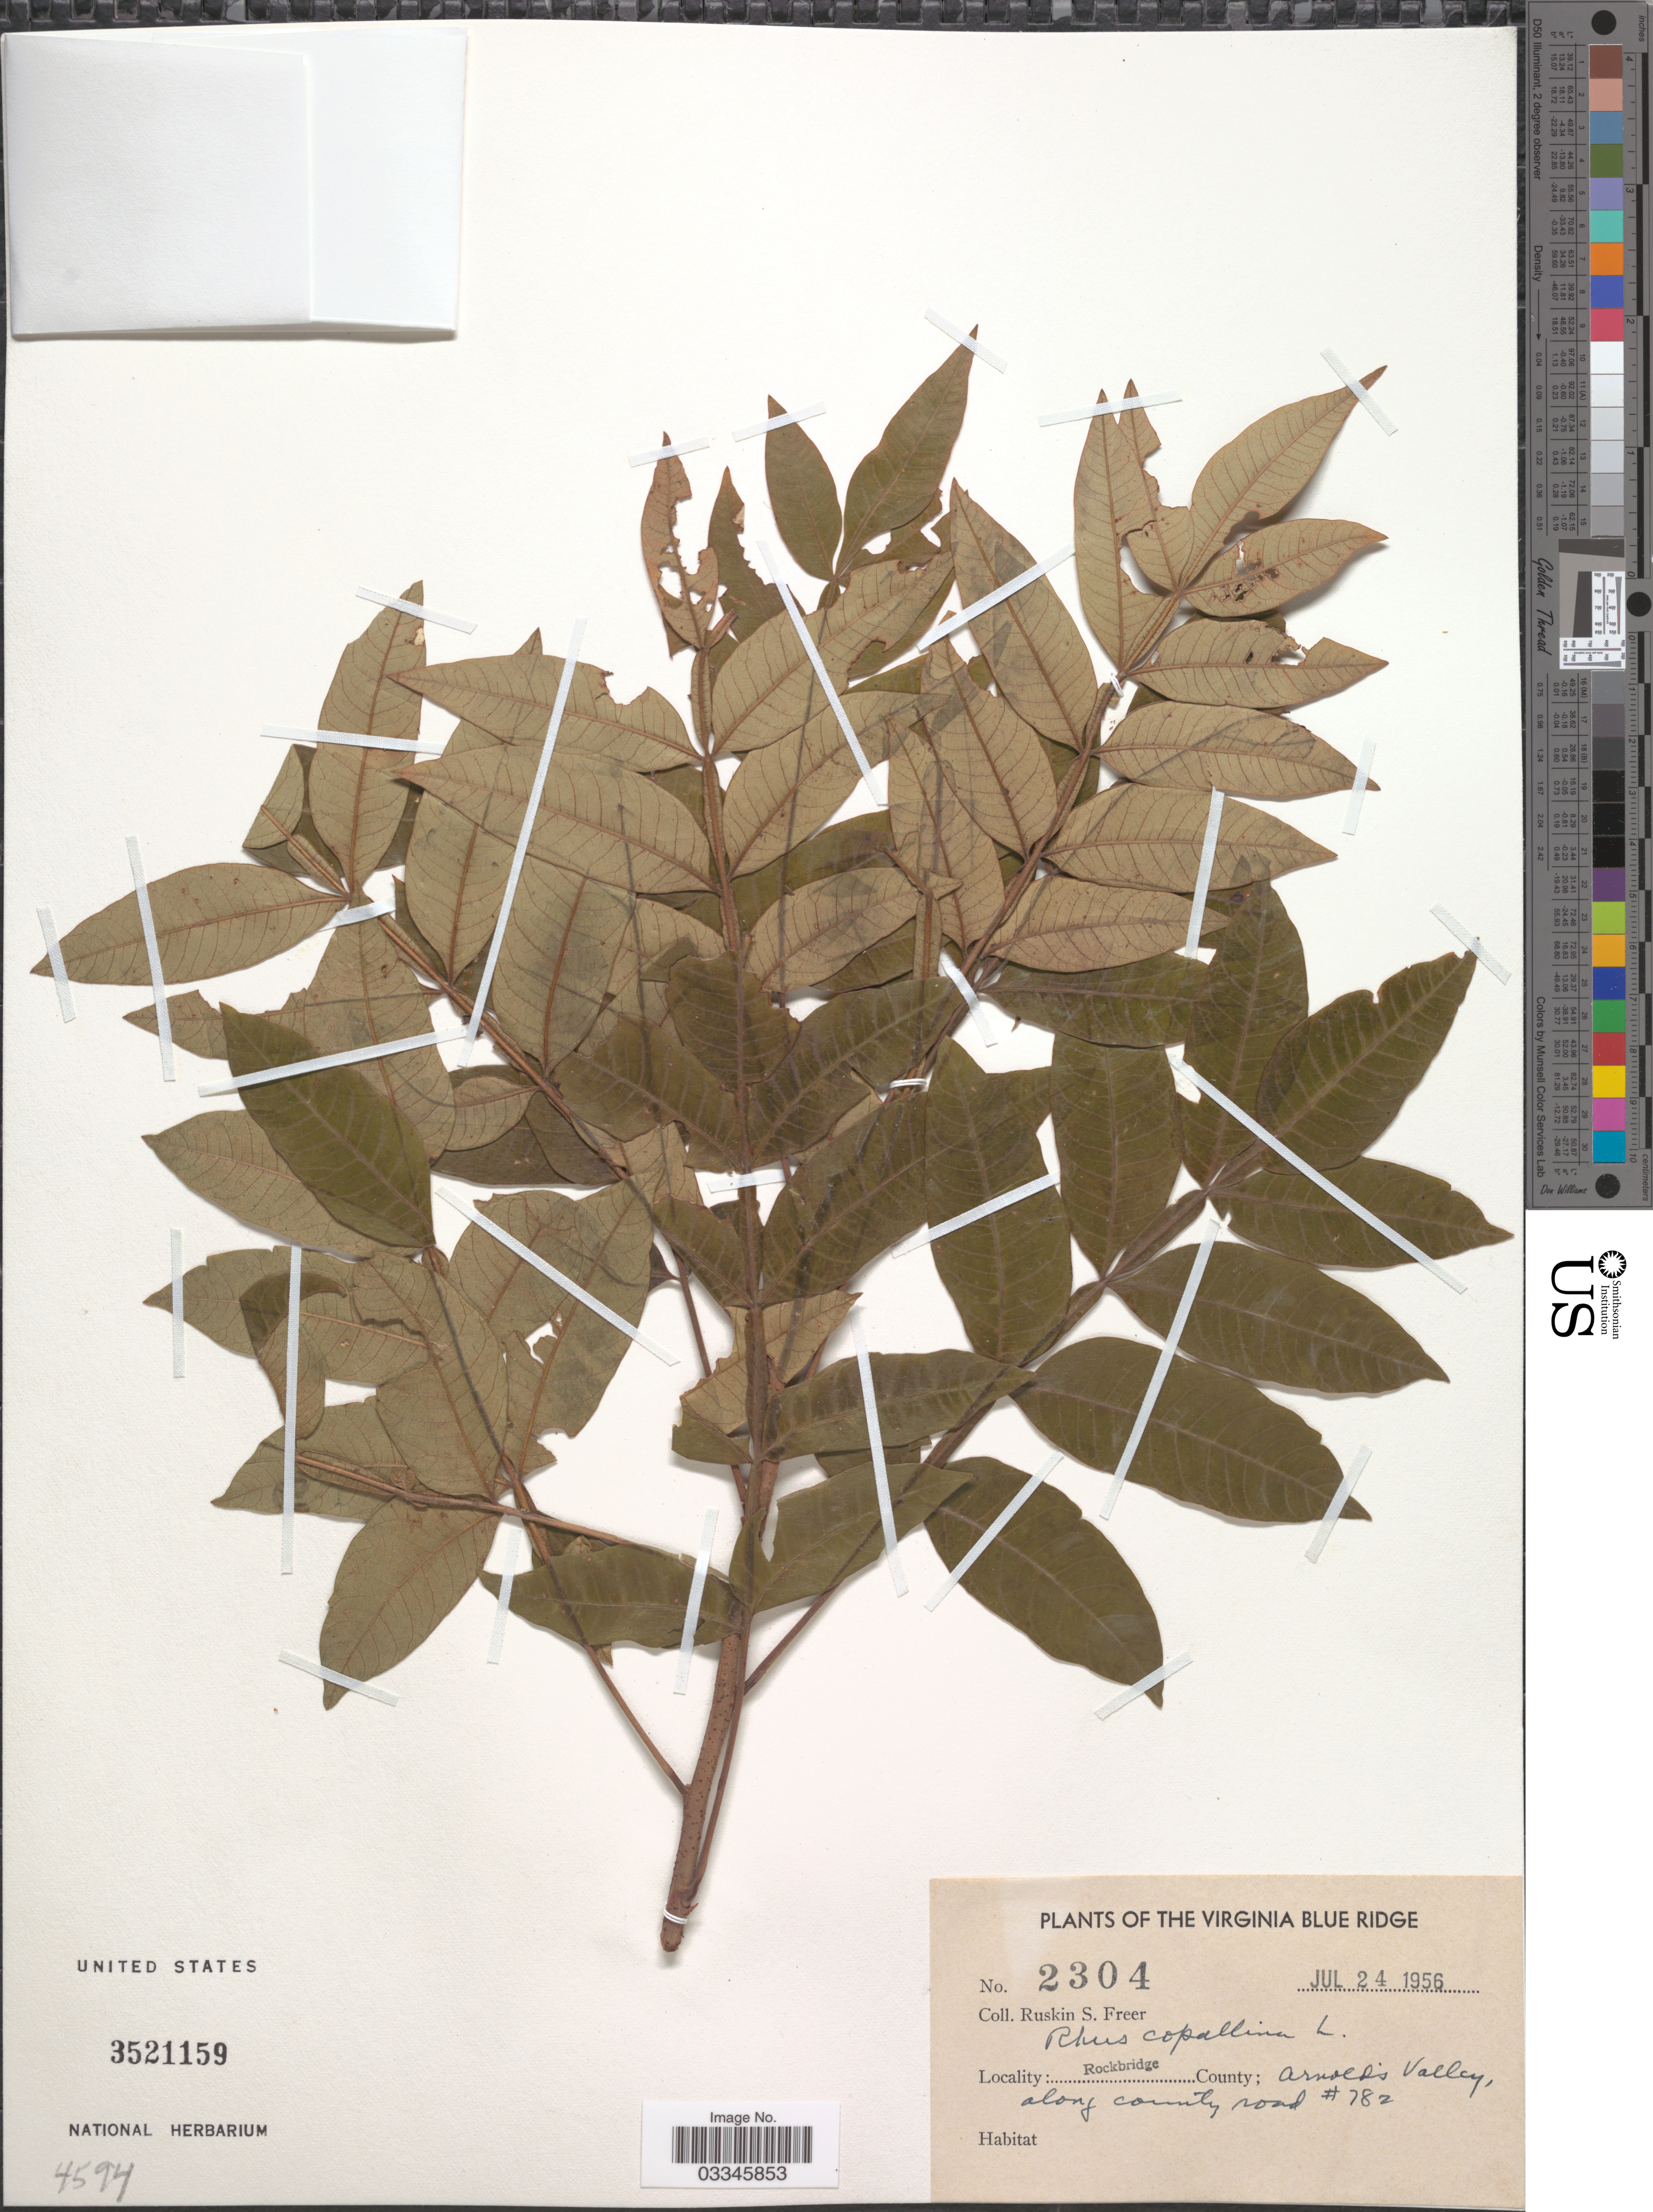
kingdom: Plantae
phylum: Tracheophyta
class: Magnoliopsida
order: Sapindales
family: Anacardiaceae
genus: Rhus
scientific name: Rhus copallinum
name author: L.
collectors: R. Freer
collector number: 2304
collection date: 1956-07-24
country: United States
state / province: Virginia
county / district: Rockbridge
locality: Virginia Blue Ridge. Rockbridge County; Arnold's Valley, along county road # 782.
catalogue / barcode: US 3521159